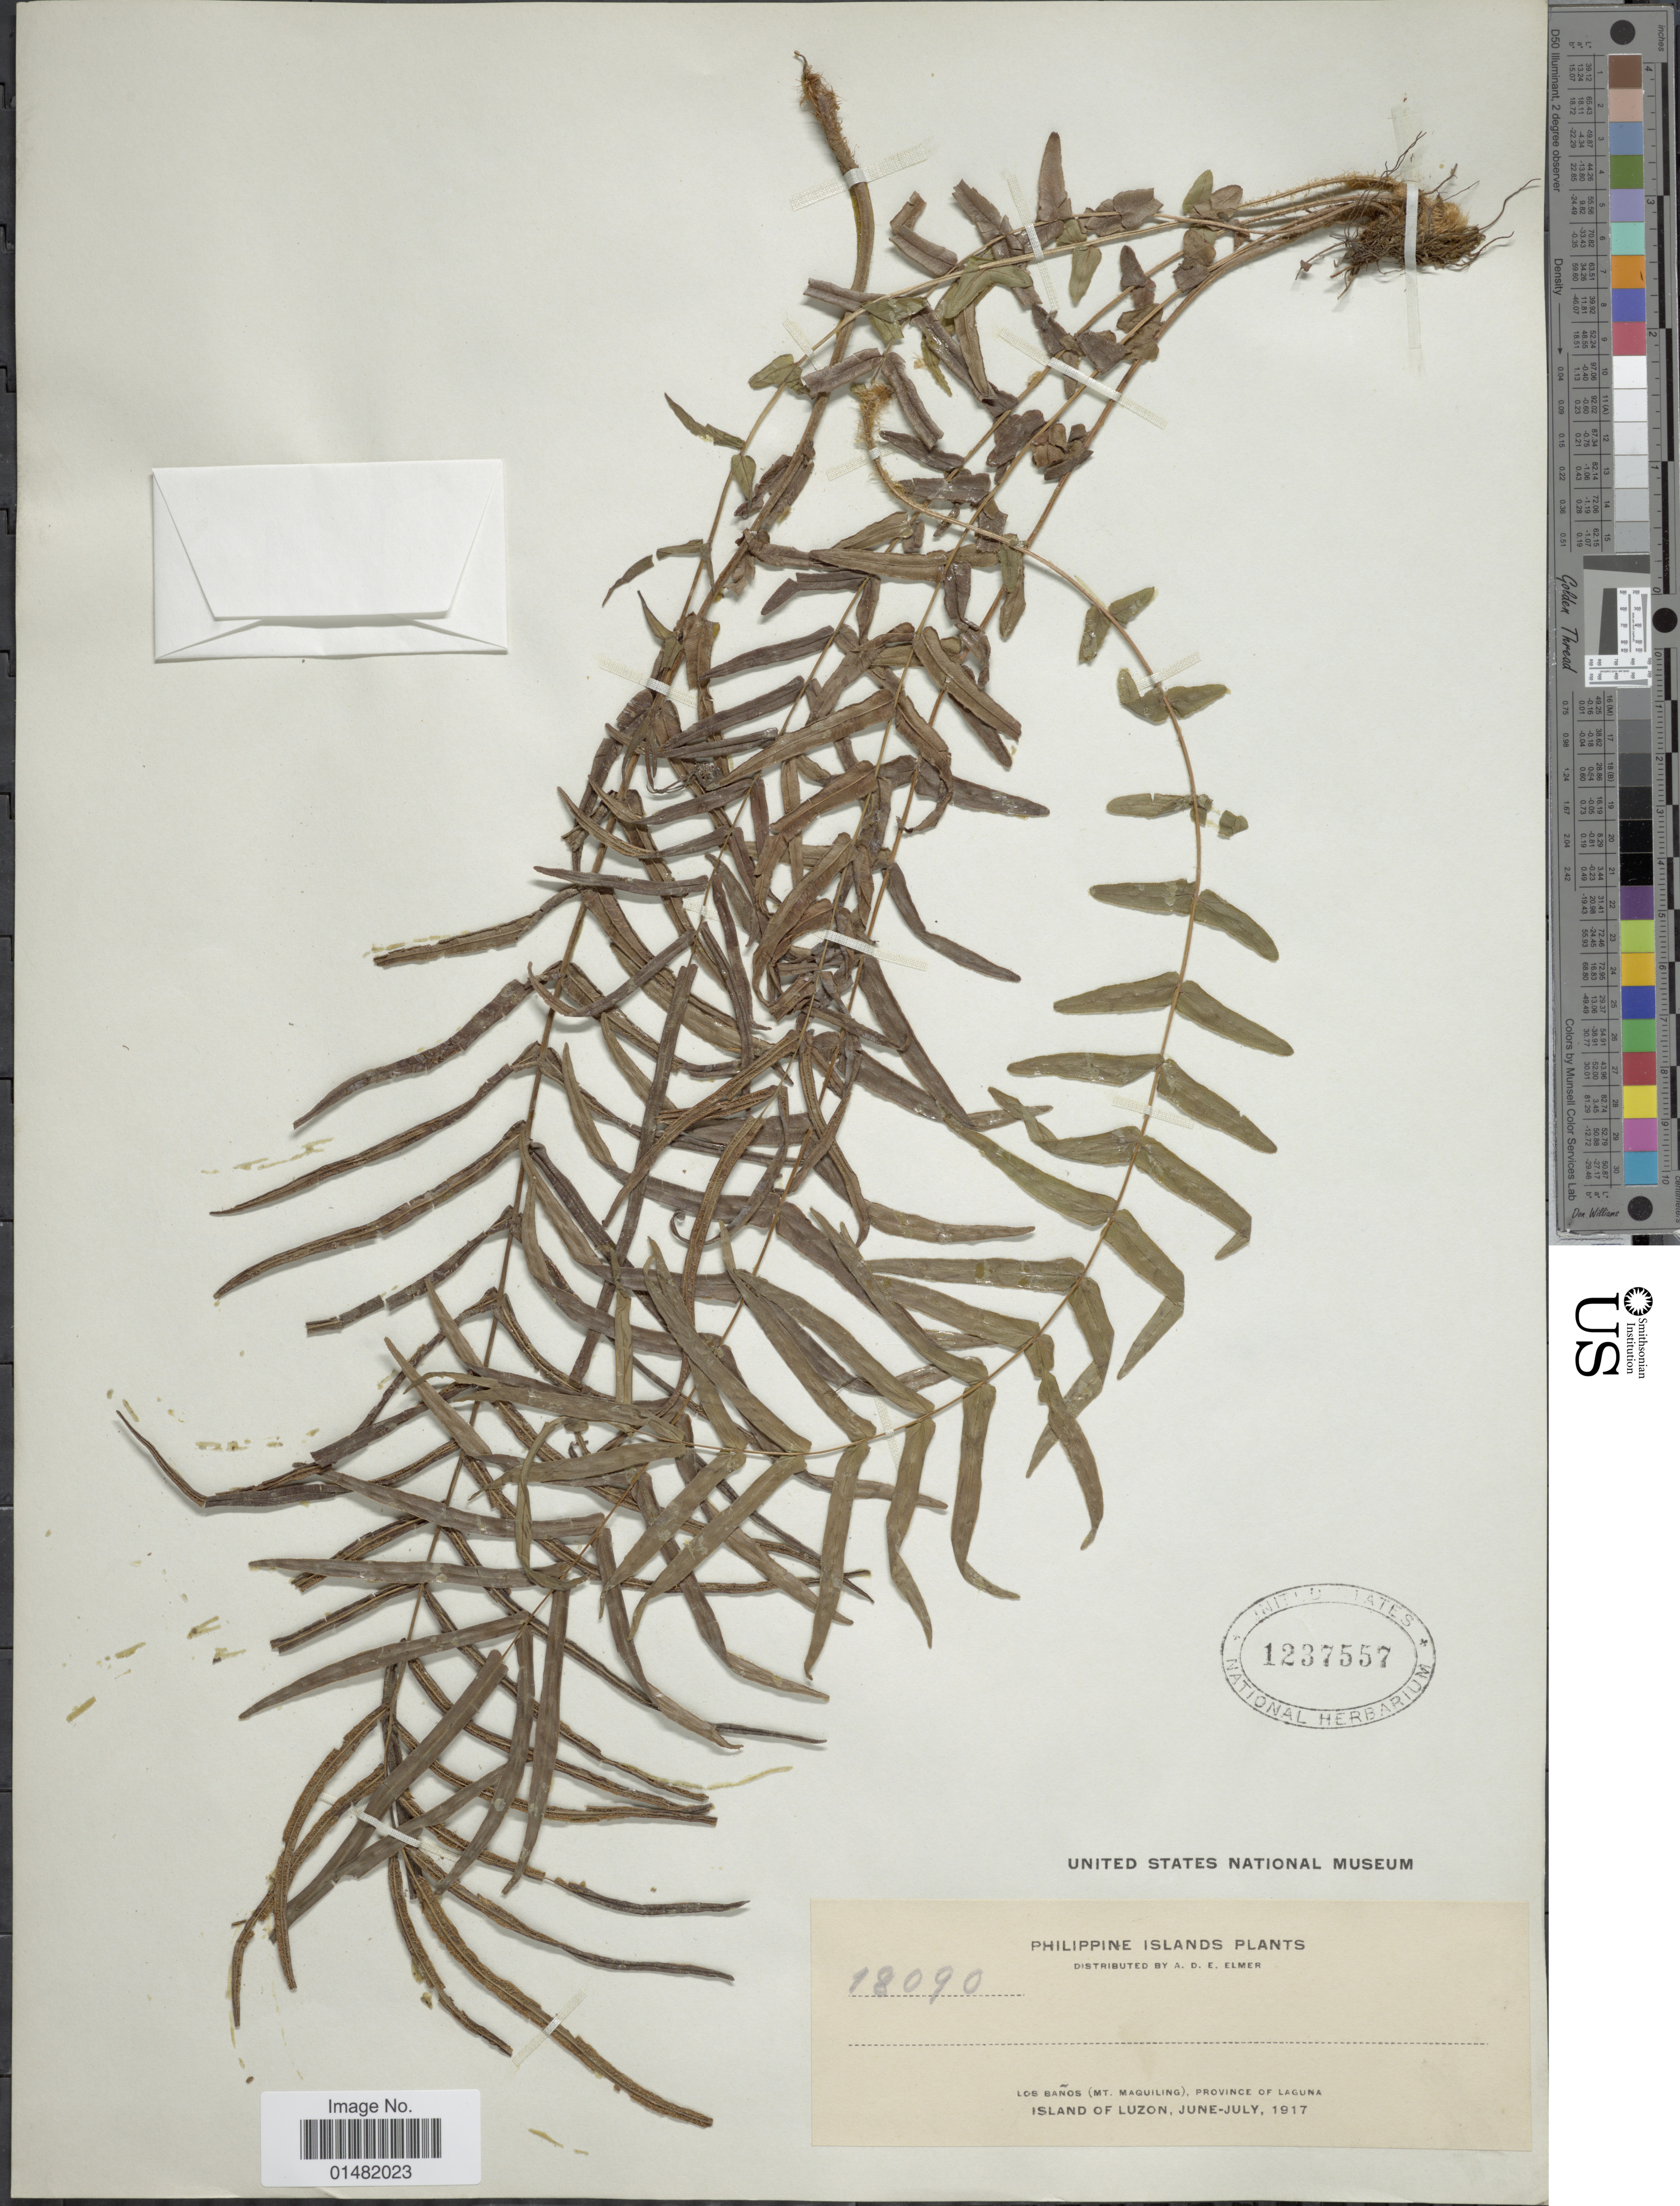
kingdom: Plantae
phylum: Tracheophyta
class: Polypodiopsida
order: Polypodiales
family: Pteridaceae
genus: Pteris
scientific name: Pteris vittata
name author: L.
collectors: A. D. E. Elmer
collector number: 18090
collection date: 1917-06/1917-07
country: Philippines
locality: Philippine Islands Plants, Los Baños (Mt. Maquiling), Province of Laguna, Island of Luzon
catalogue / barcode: US 1237557